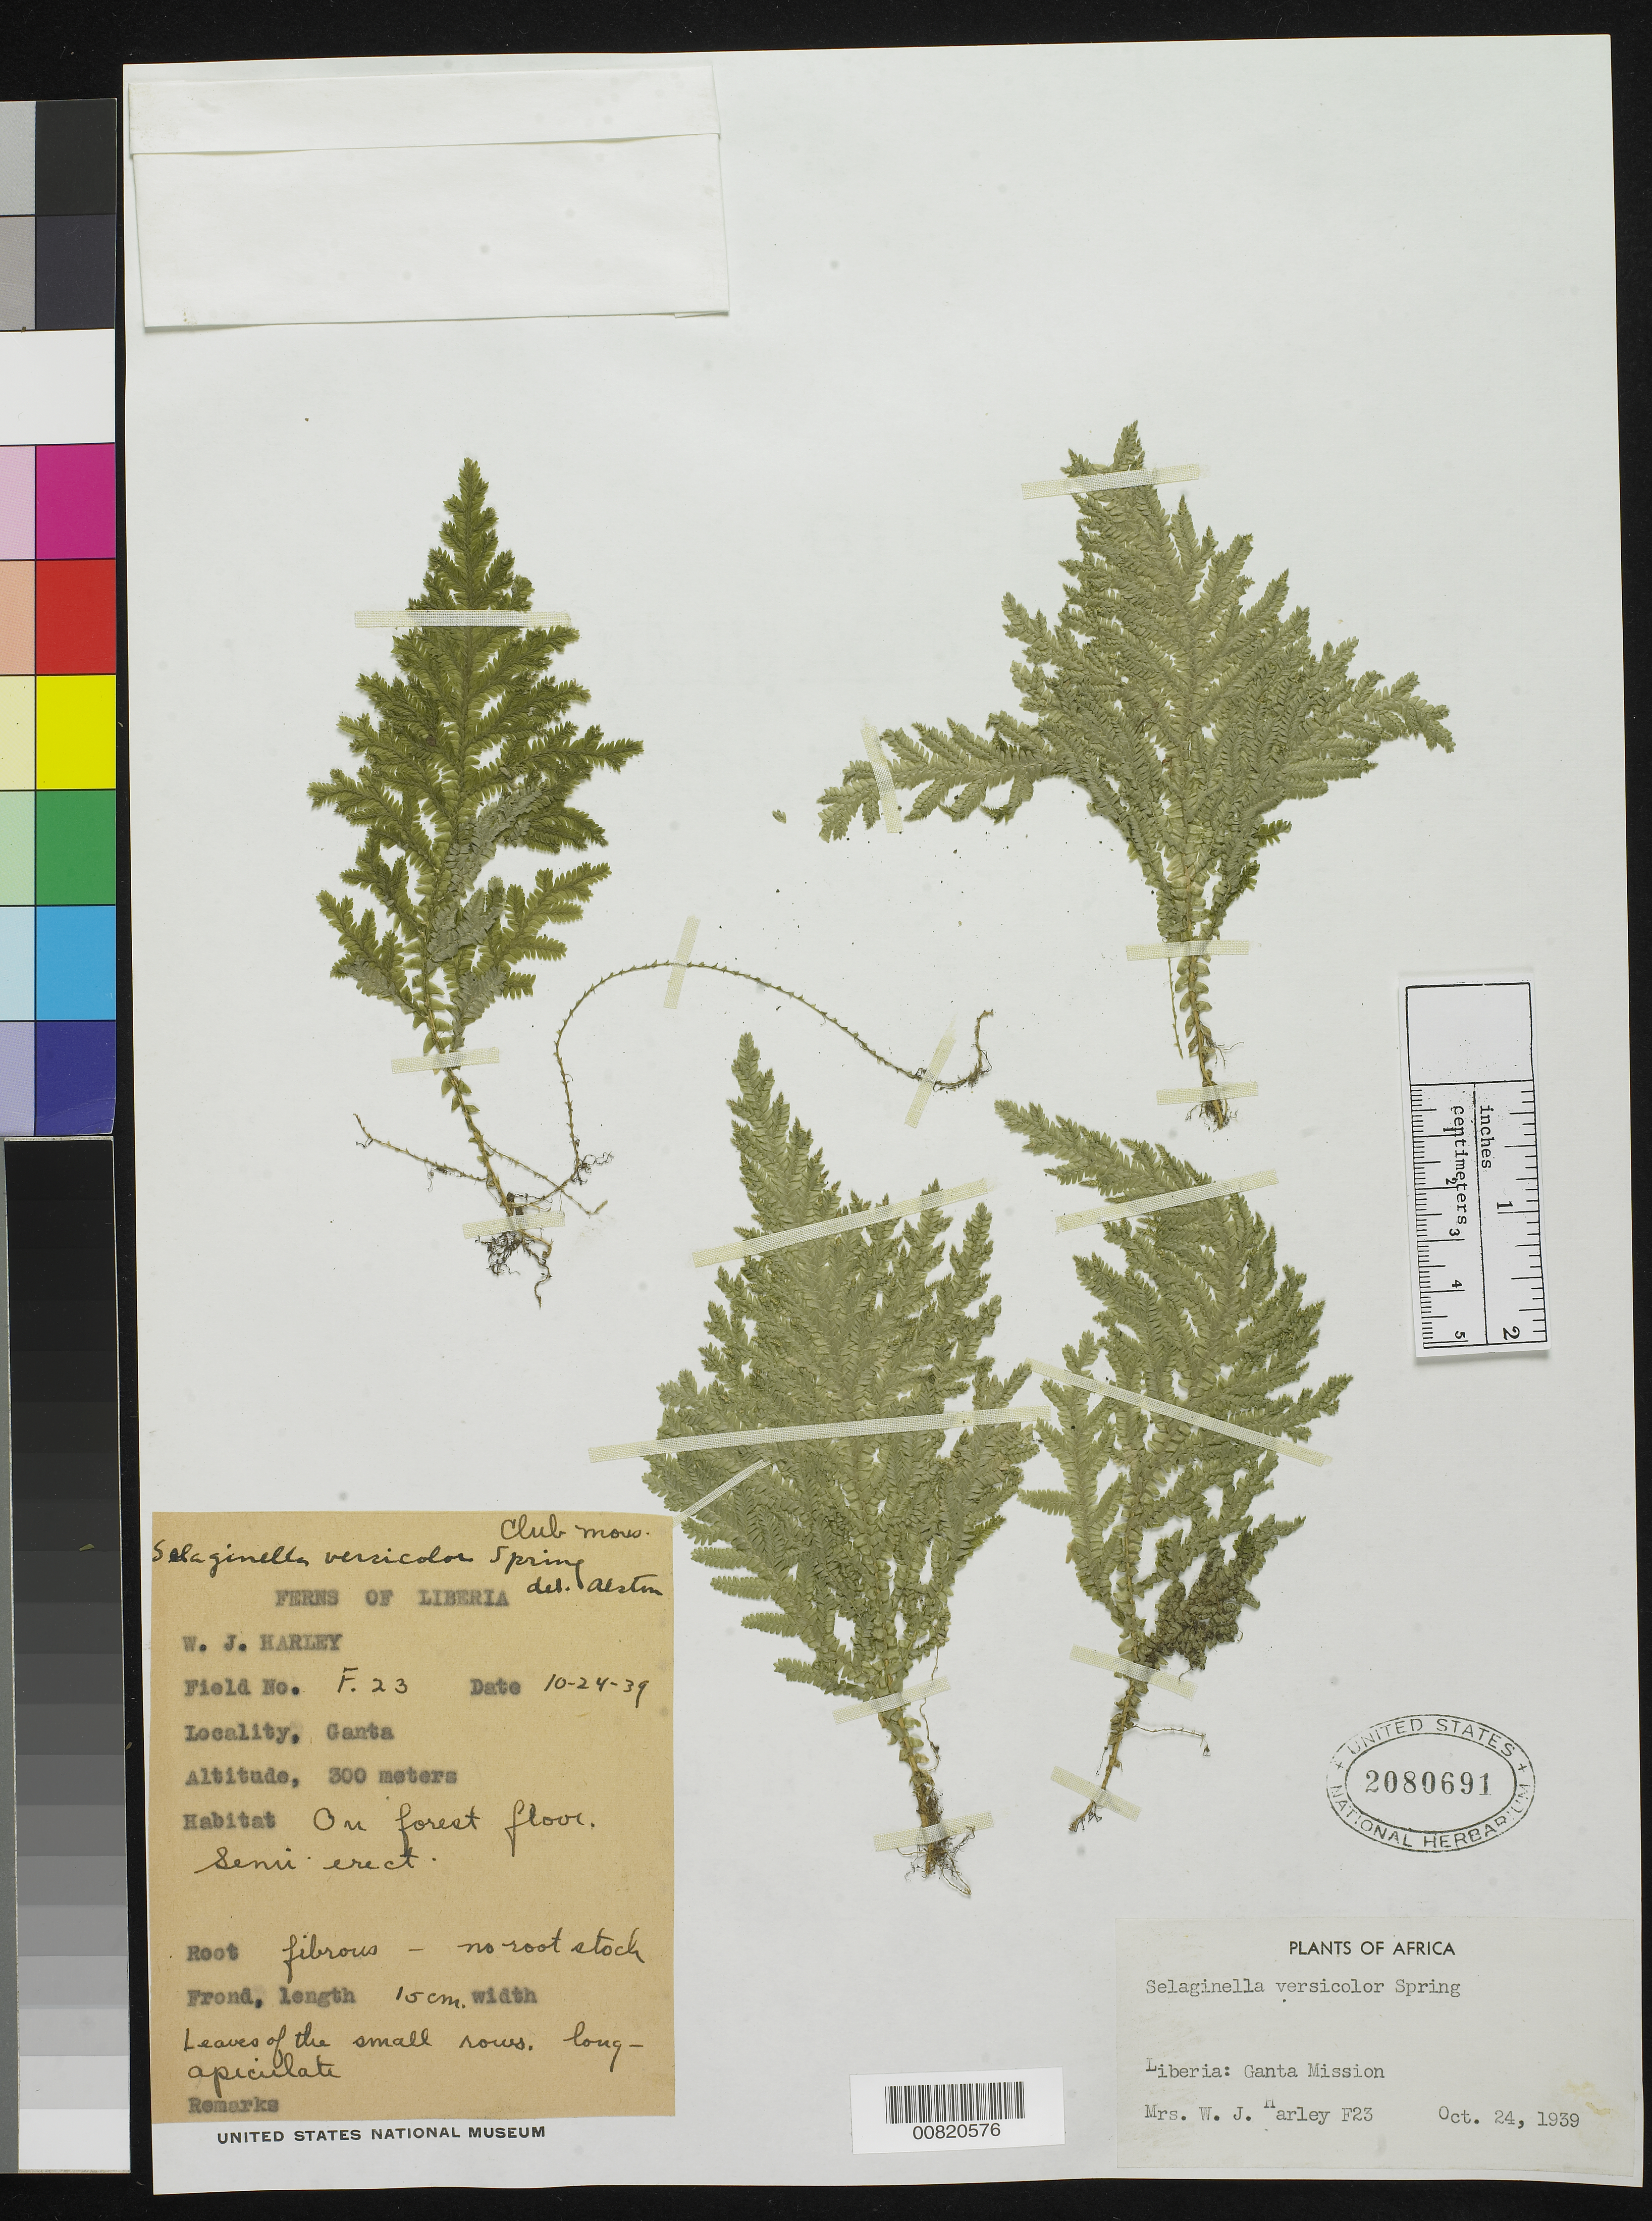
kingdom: Plantae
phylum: Tracheophyta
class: Lycopodiopsida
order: Selaginellales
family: Selaginellaceae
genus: Selaginella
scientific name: Selaginella versicolor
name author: Spring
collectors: W. Harley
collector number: F 23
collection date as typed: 24 Oct 1939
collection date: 1939-10-24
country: Liberia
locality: Ganta Mission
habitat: Forest floor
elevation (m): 300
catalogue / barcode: US 2080691